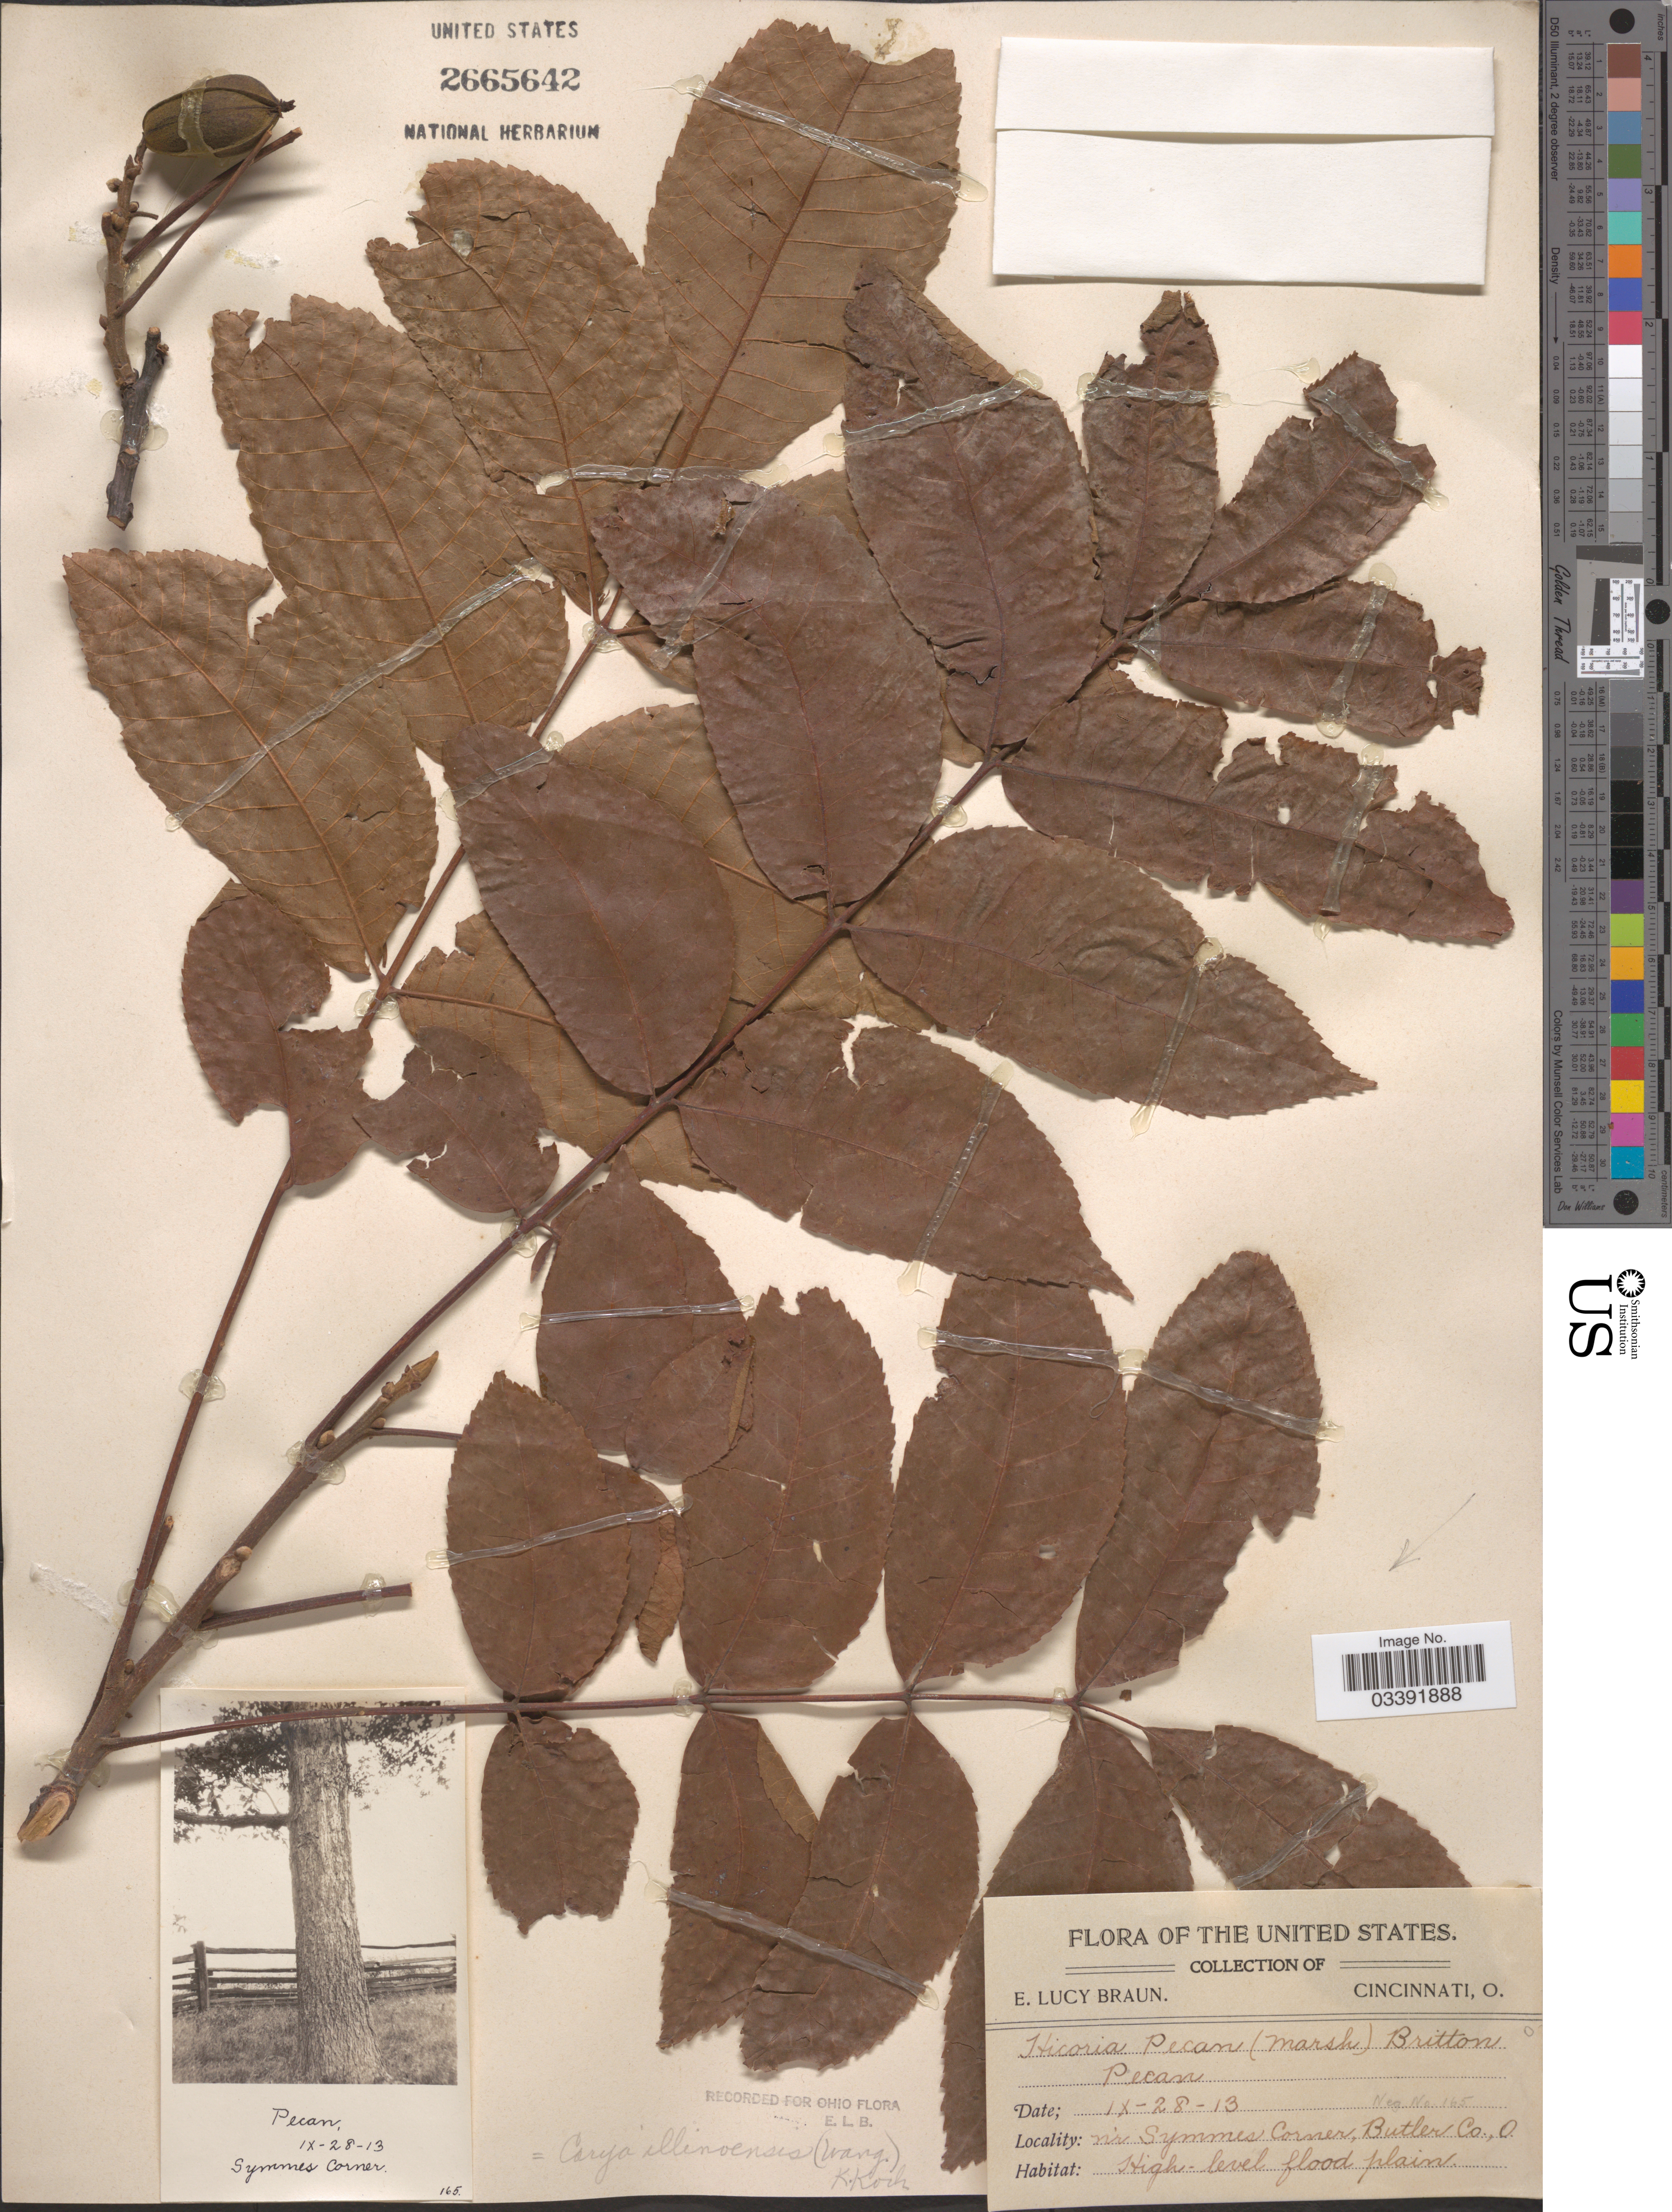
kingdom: Plantae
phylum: Tracheophyta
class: Magnoliopsida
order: Fagales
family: Juglandaceae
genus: Carya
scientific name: Carya illinoinensis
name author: (Wangenh.) K. Koch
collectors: E. L. Braun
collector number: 165?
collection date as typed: Transcribed d/m/y: 28/9/13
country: United States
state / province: Ohio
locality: N'r Symmes Corner, Butler Co.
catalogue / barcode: US 2665642